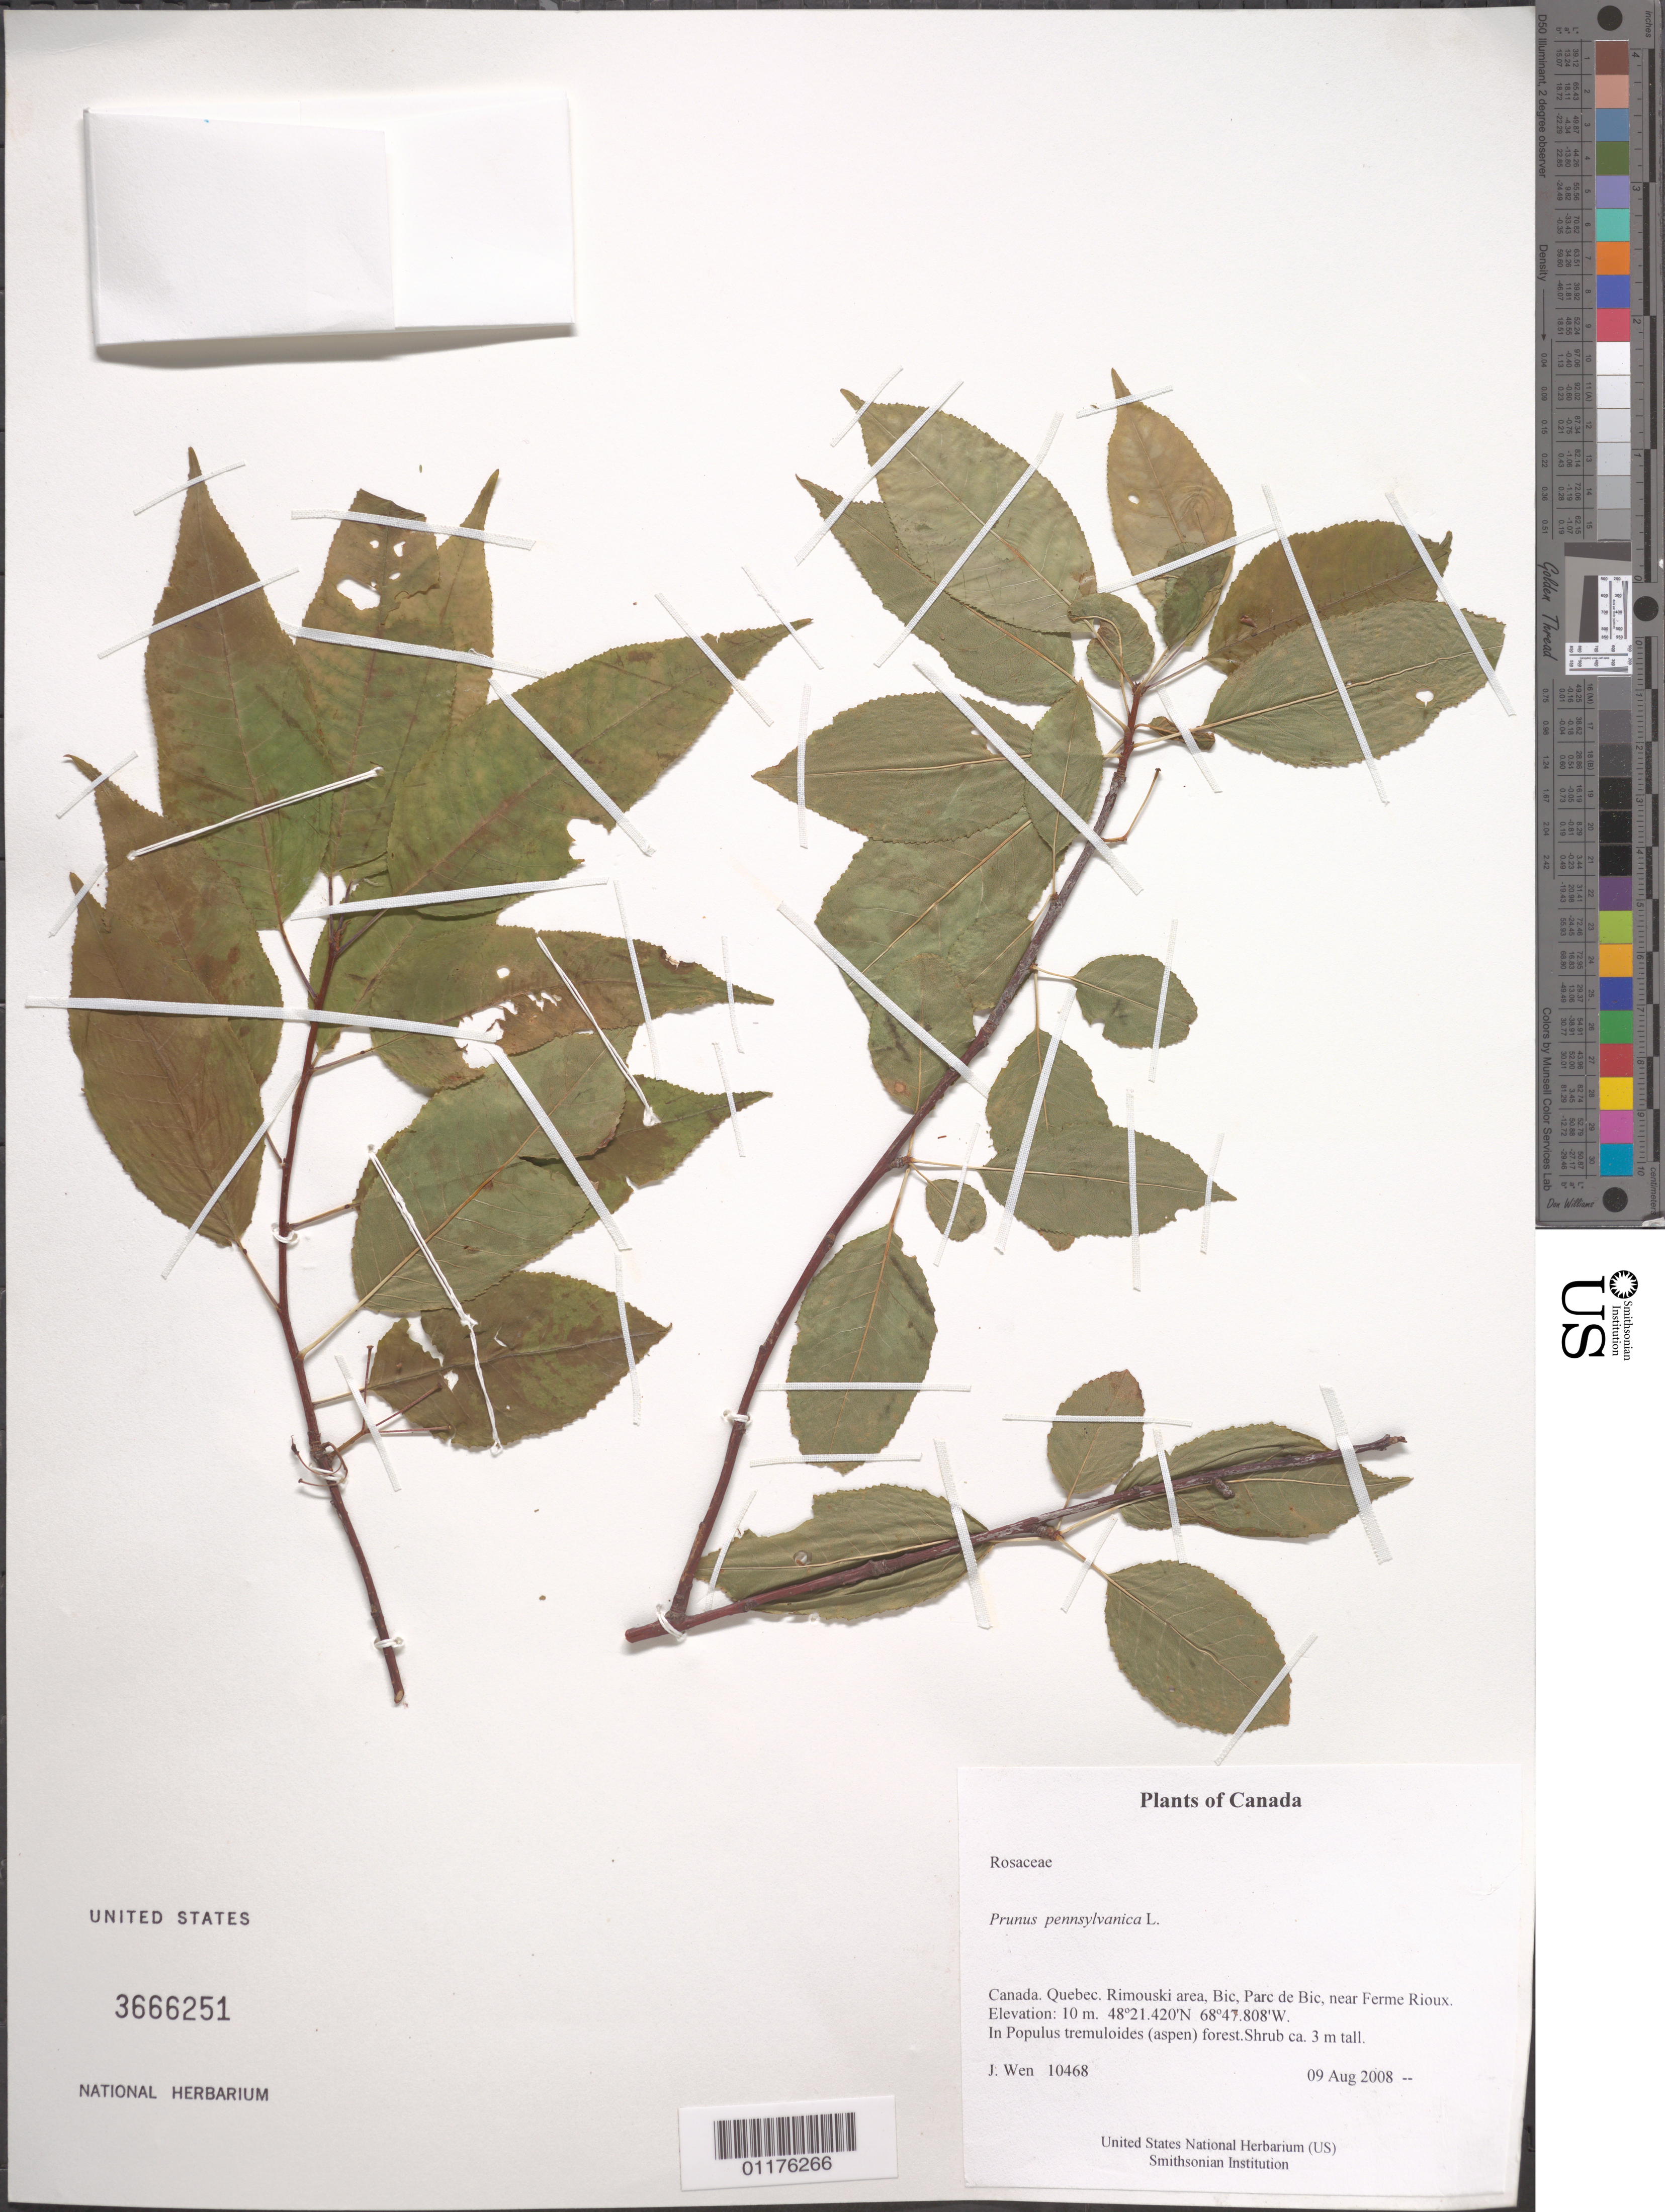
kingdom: Plantae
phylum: Tracheophyta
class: Magnoliopsida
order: Rosales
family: Rosaceae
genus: Prunus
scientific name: Prunus pensylvanica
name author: L. f.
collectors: J. Wen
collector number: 10468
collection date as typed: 09 Aug 2008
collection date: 2008-08-09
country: Canada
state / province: Quebec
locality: Rimouski area, Bic, Parc de Bic, near Ferme Rioux.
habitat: In Populus tremuloides (aspen) forest.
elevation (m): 10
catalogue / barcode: US 3666251